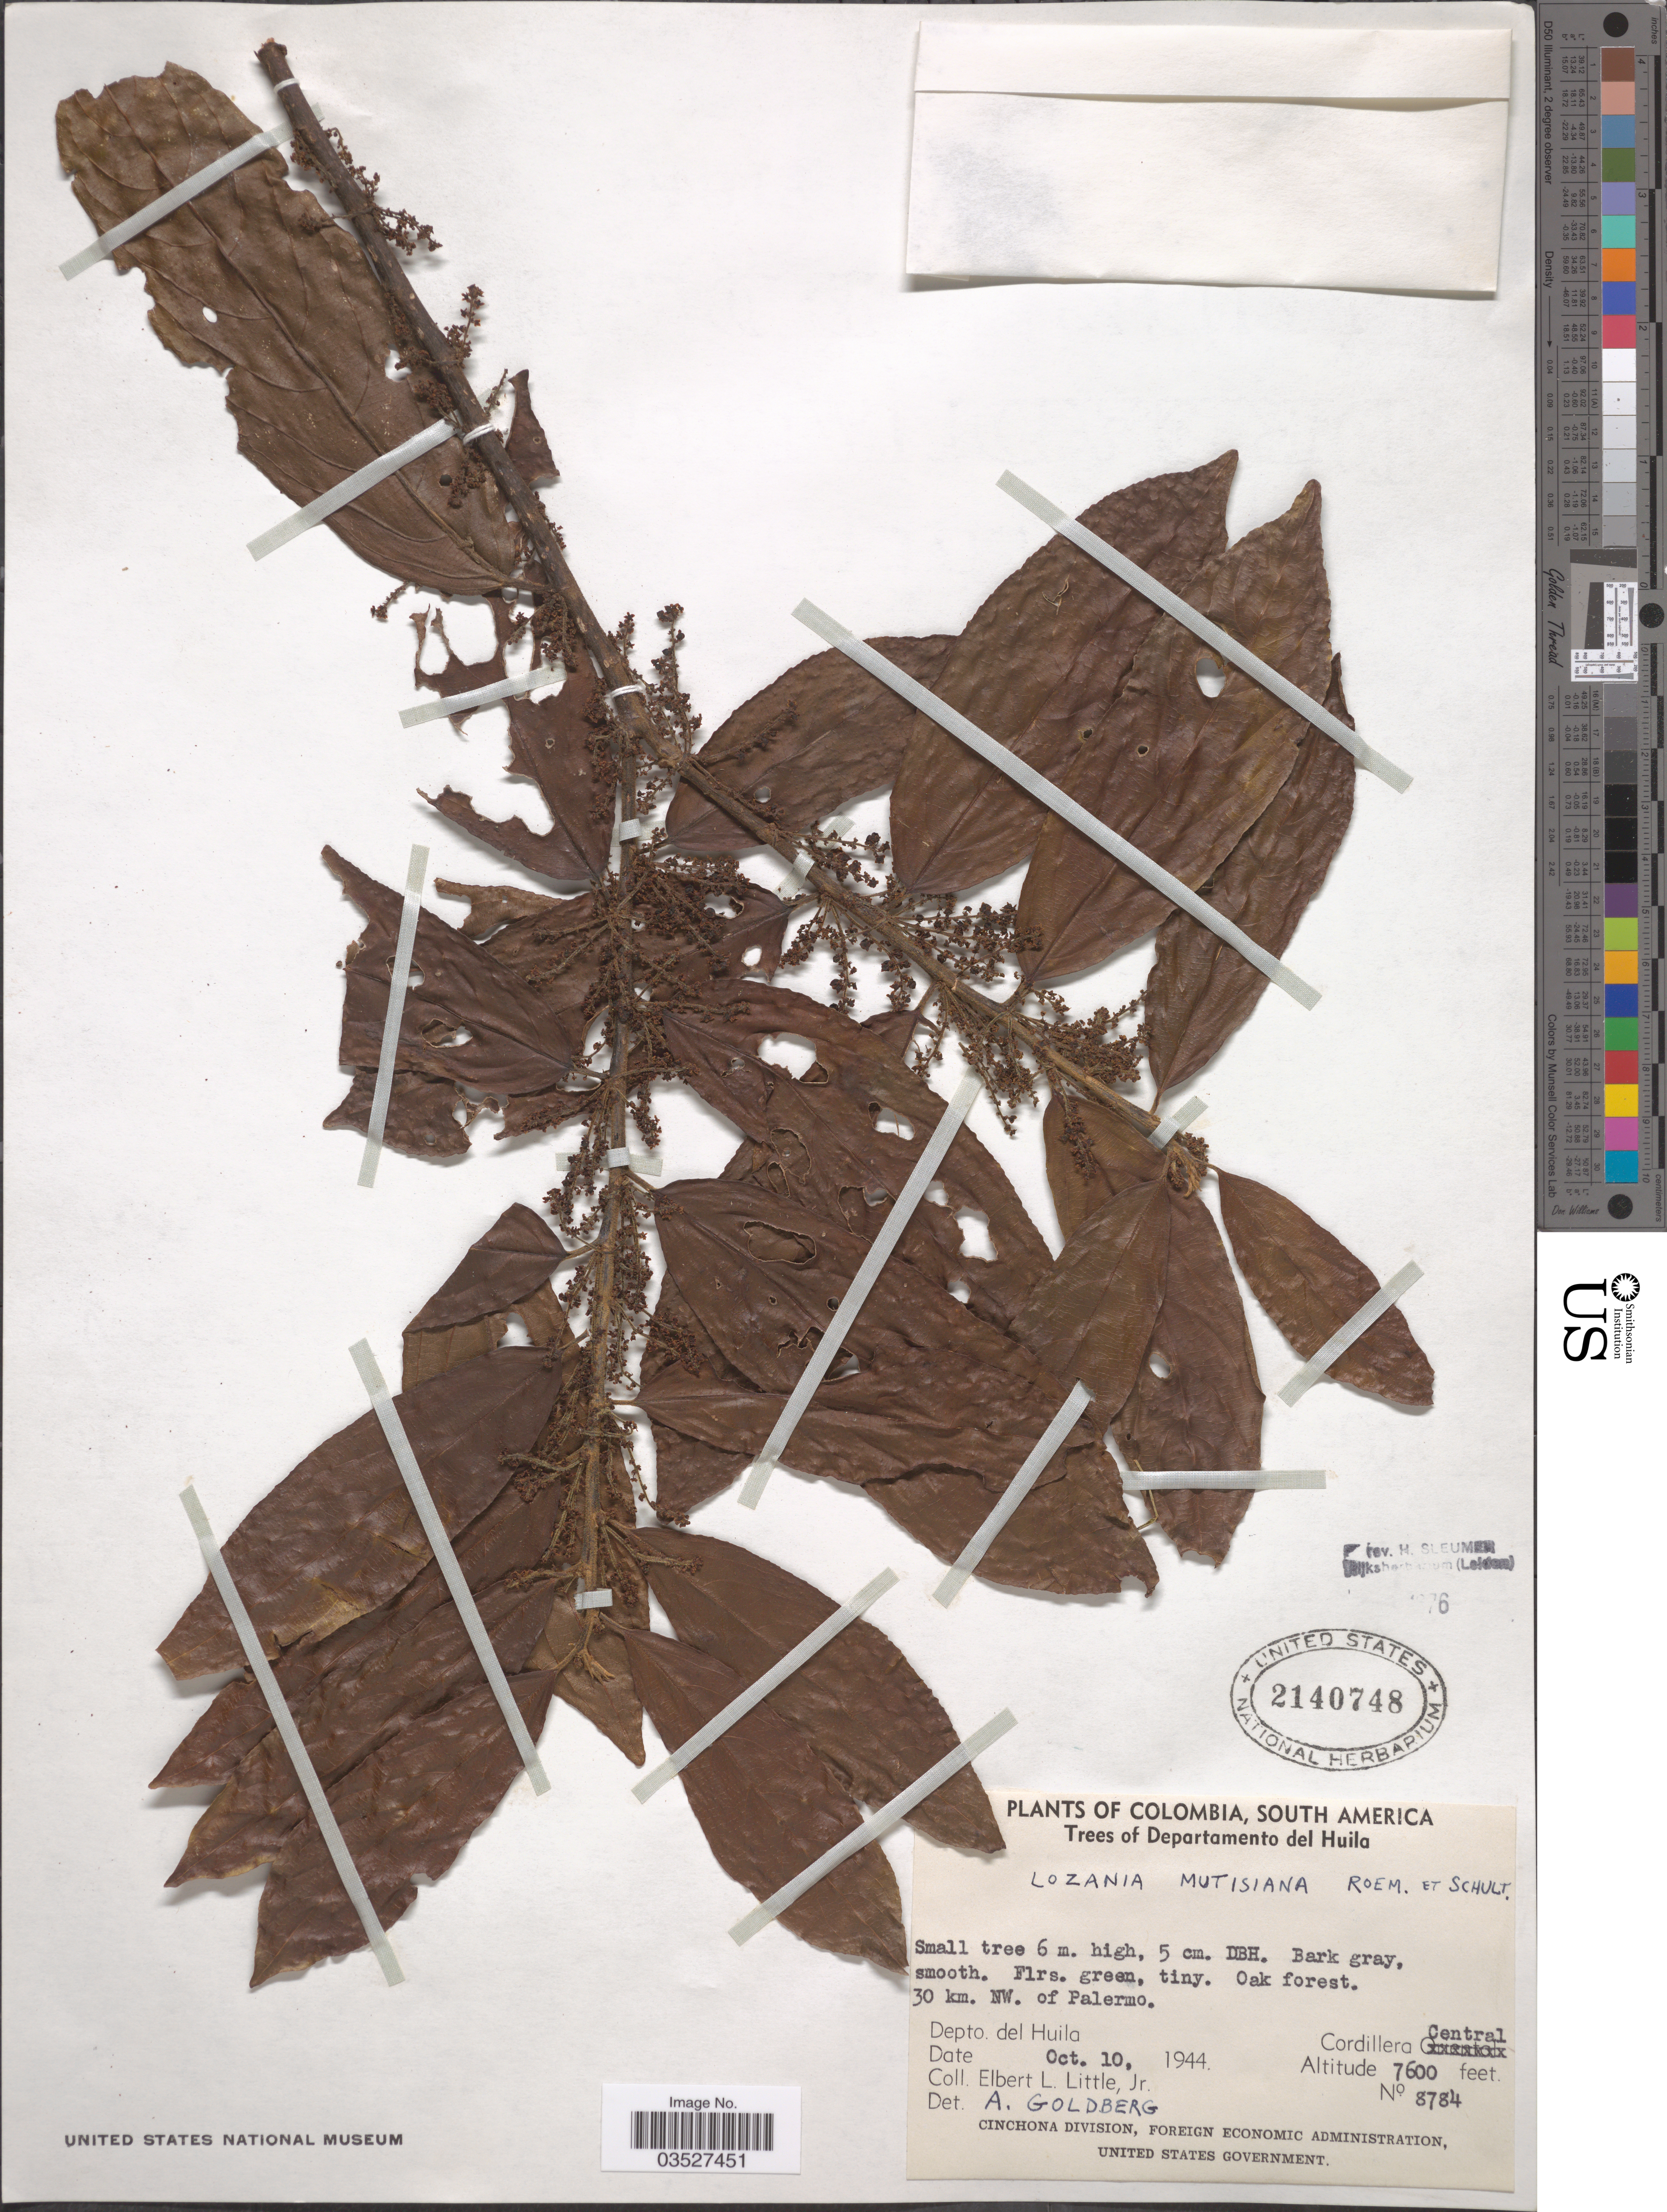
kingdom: Plantae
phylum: Tracheophyta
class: Magnoliopsida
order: Malpighiales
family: Lacistemataceae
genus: Lozania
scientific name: Lozania mutisiana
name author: Schult. in Roem. & Schult.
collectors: E. L. Little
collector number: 8784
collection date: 1944-10-10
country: Colombia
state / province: Huila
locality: Departamento del Huila. 30 km. NW. of Palermo. Depto. del Huila. Cordillera Central.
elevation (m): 2316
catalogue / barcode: US 2140748